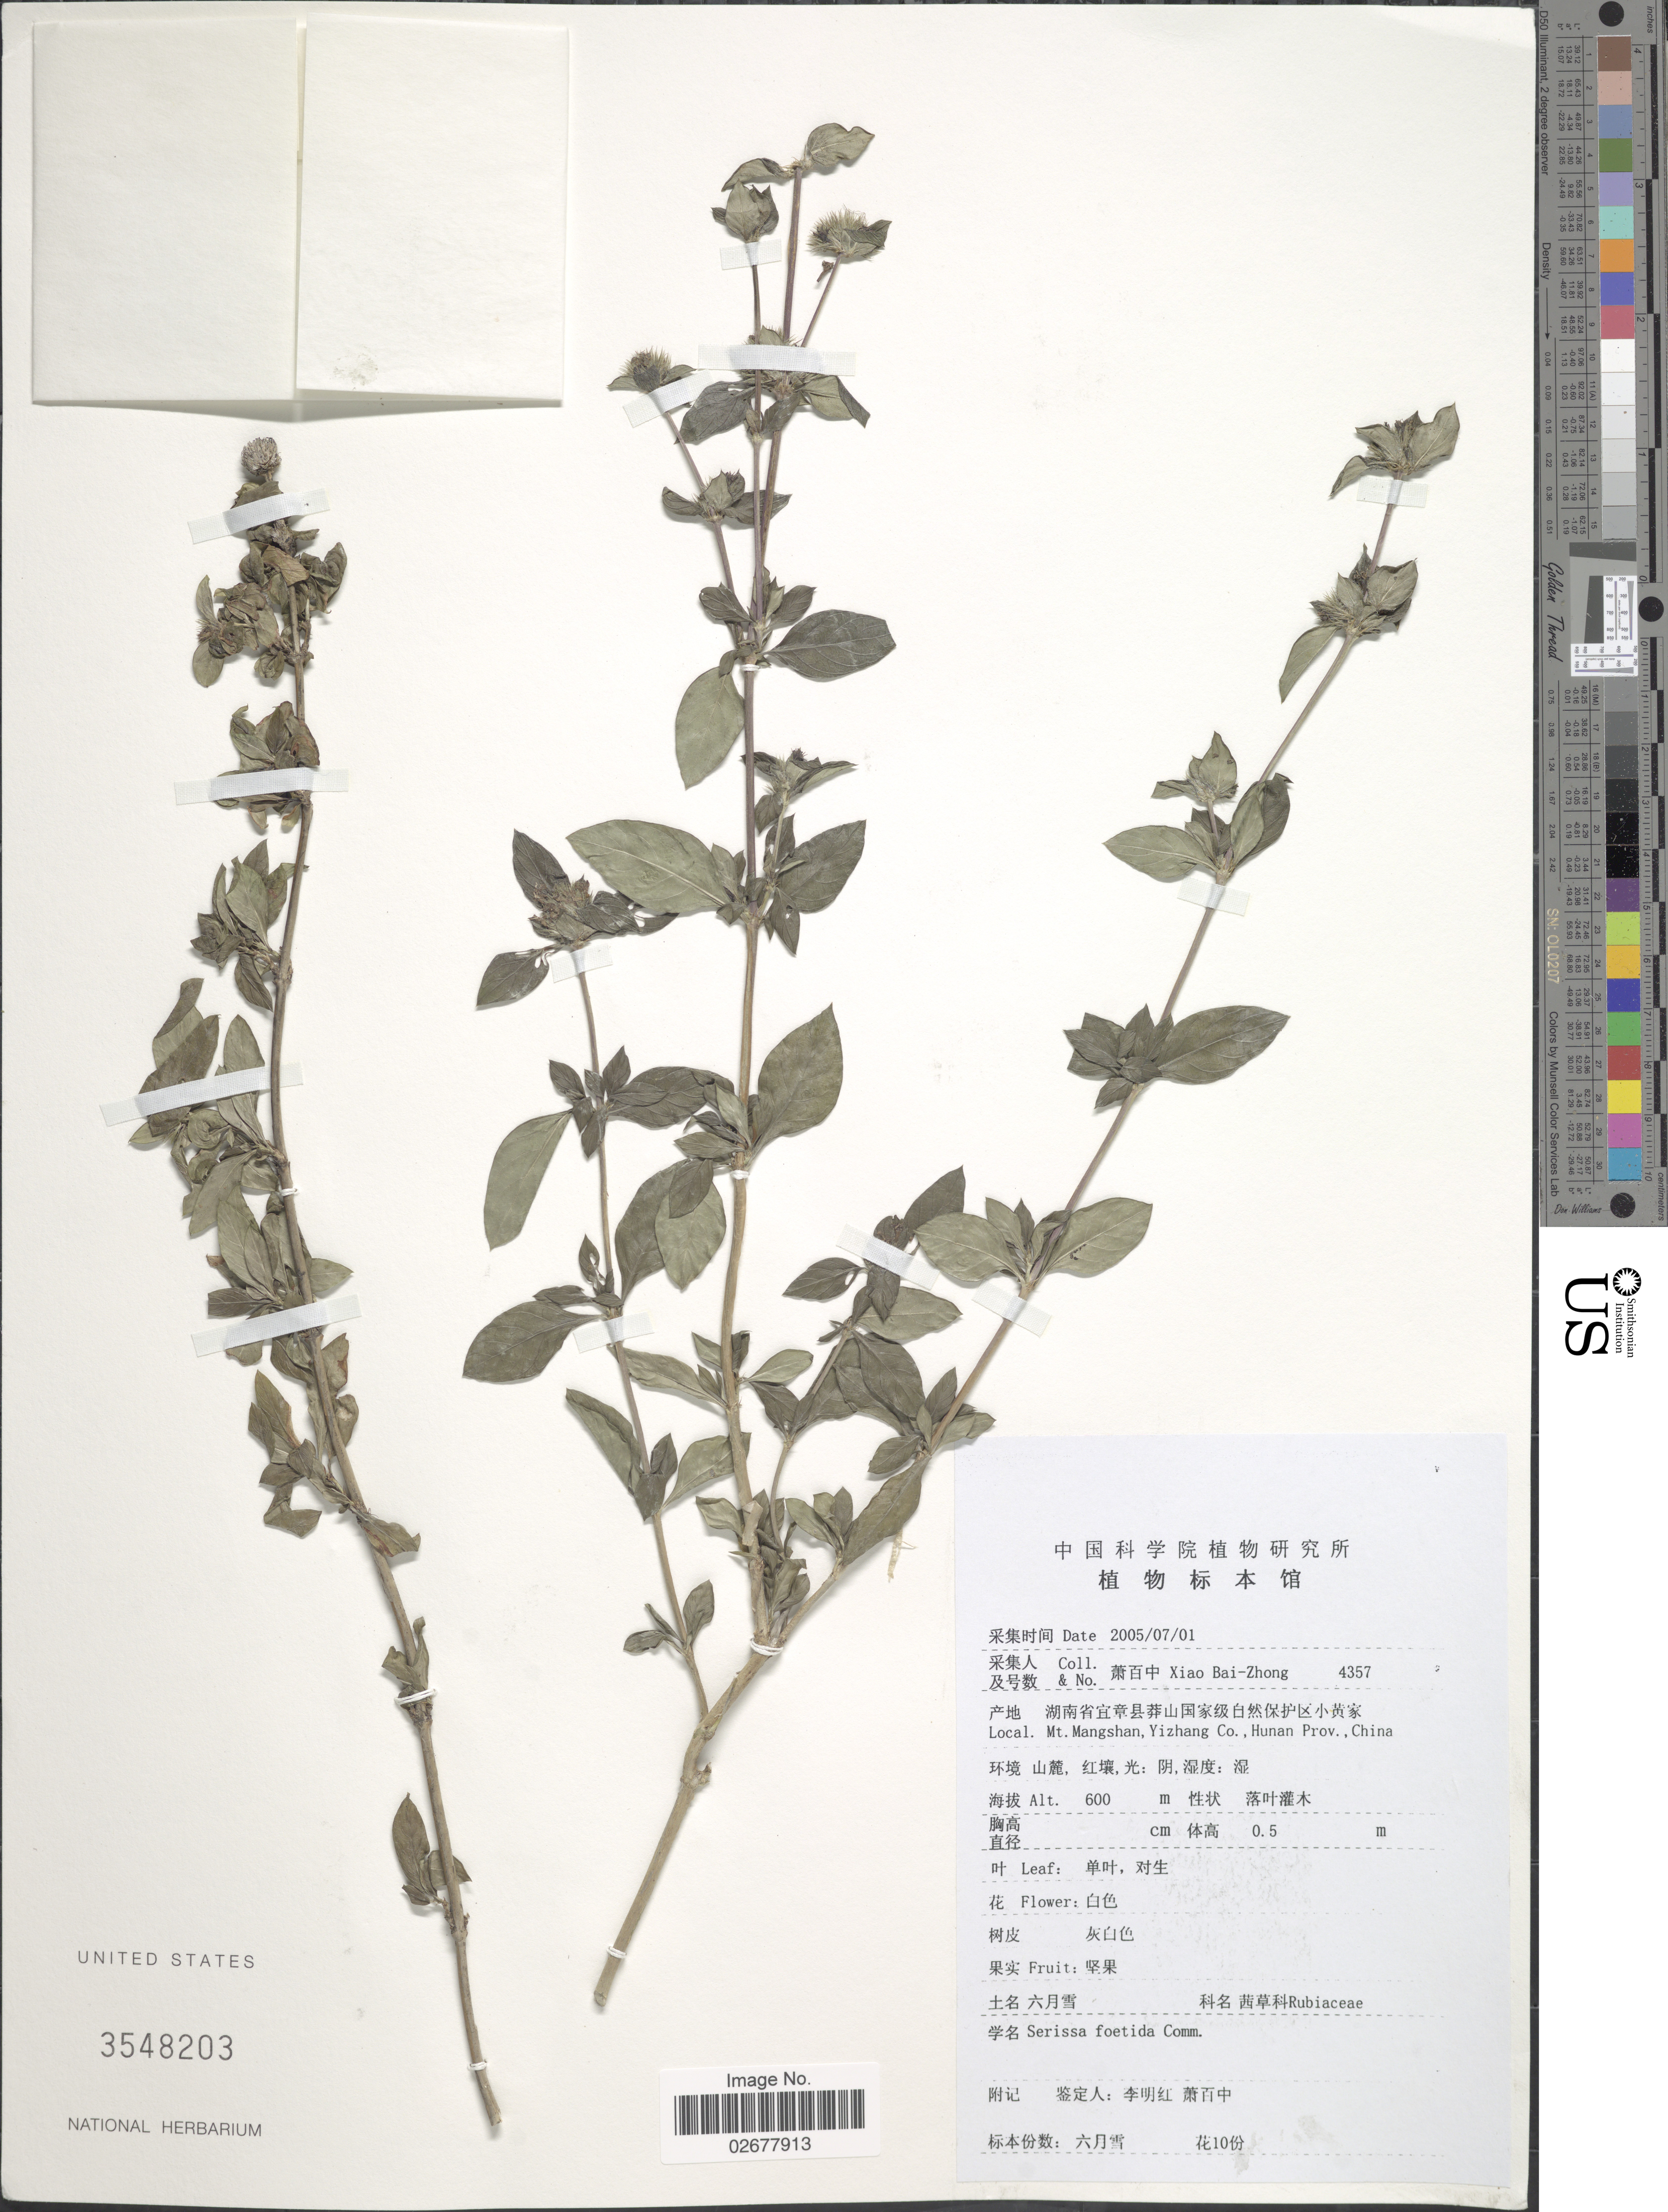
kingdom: Plantae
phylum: Tracheophyta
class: Magnoliopsida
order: Gentianales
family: Rubiaceae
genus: Serissa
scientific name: Serissa japonica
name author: (Thunb.) Thunb.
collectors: B. Z. Xiao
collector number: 4357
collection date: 2005-07-01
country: China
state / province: Hunan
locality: Mt. Mangshan, Yizhang Co.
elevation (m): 600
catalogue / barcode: US 3548203